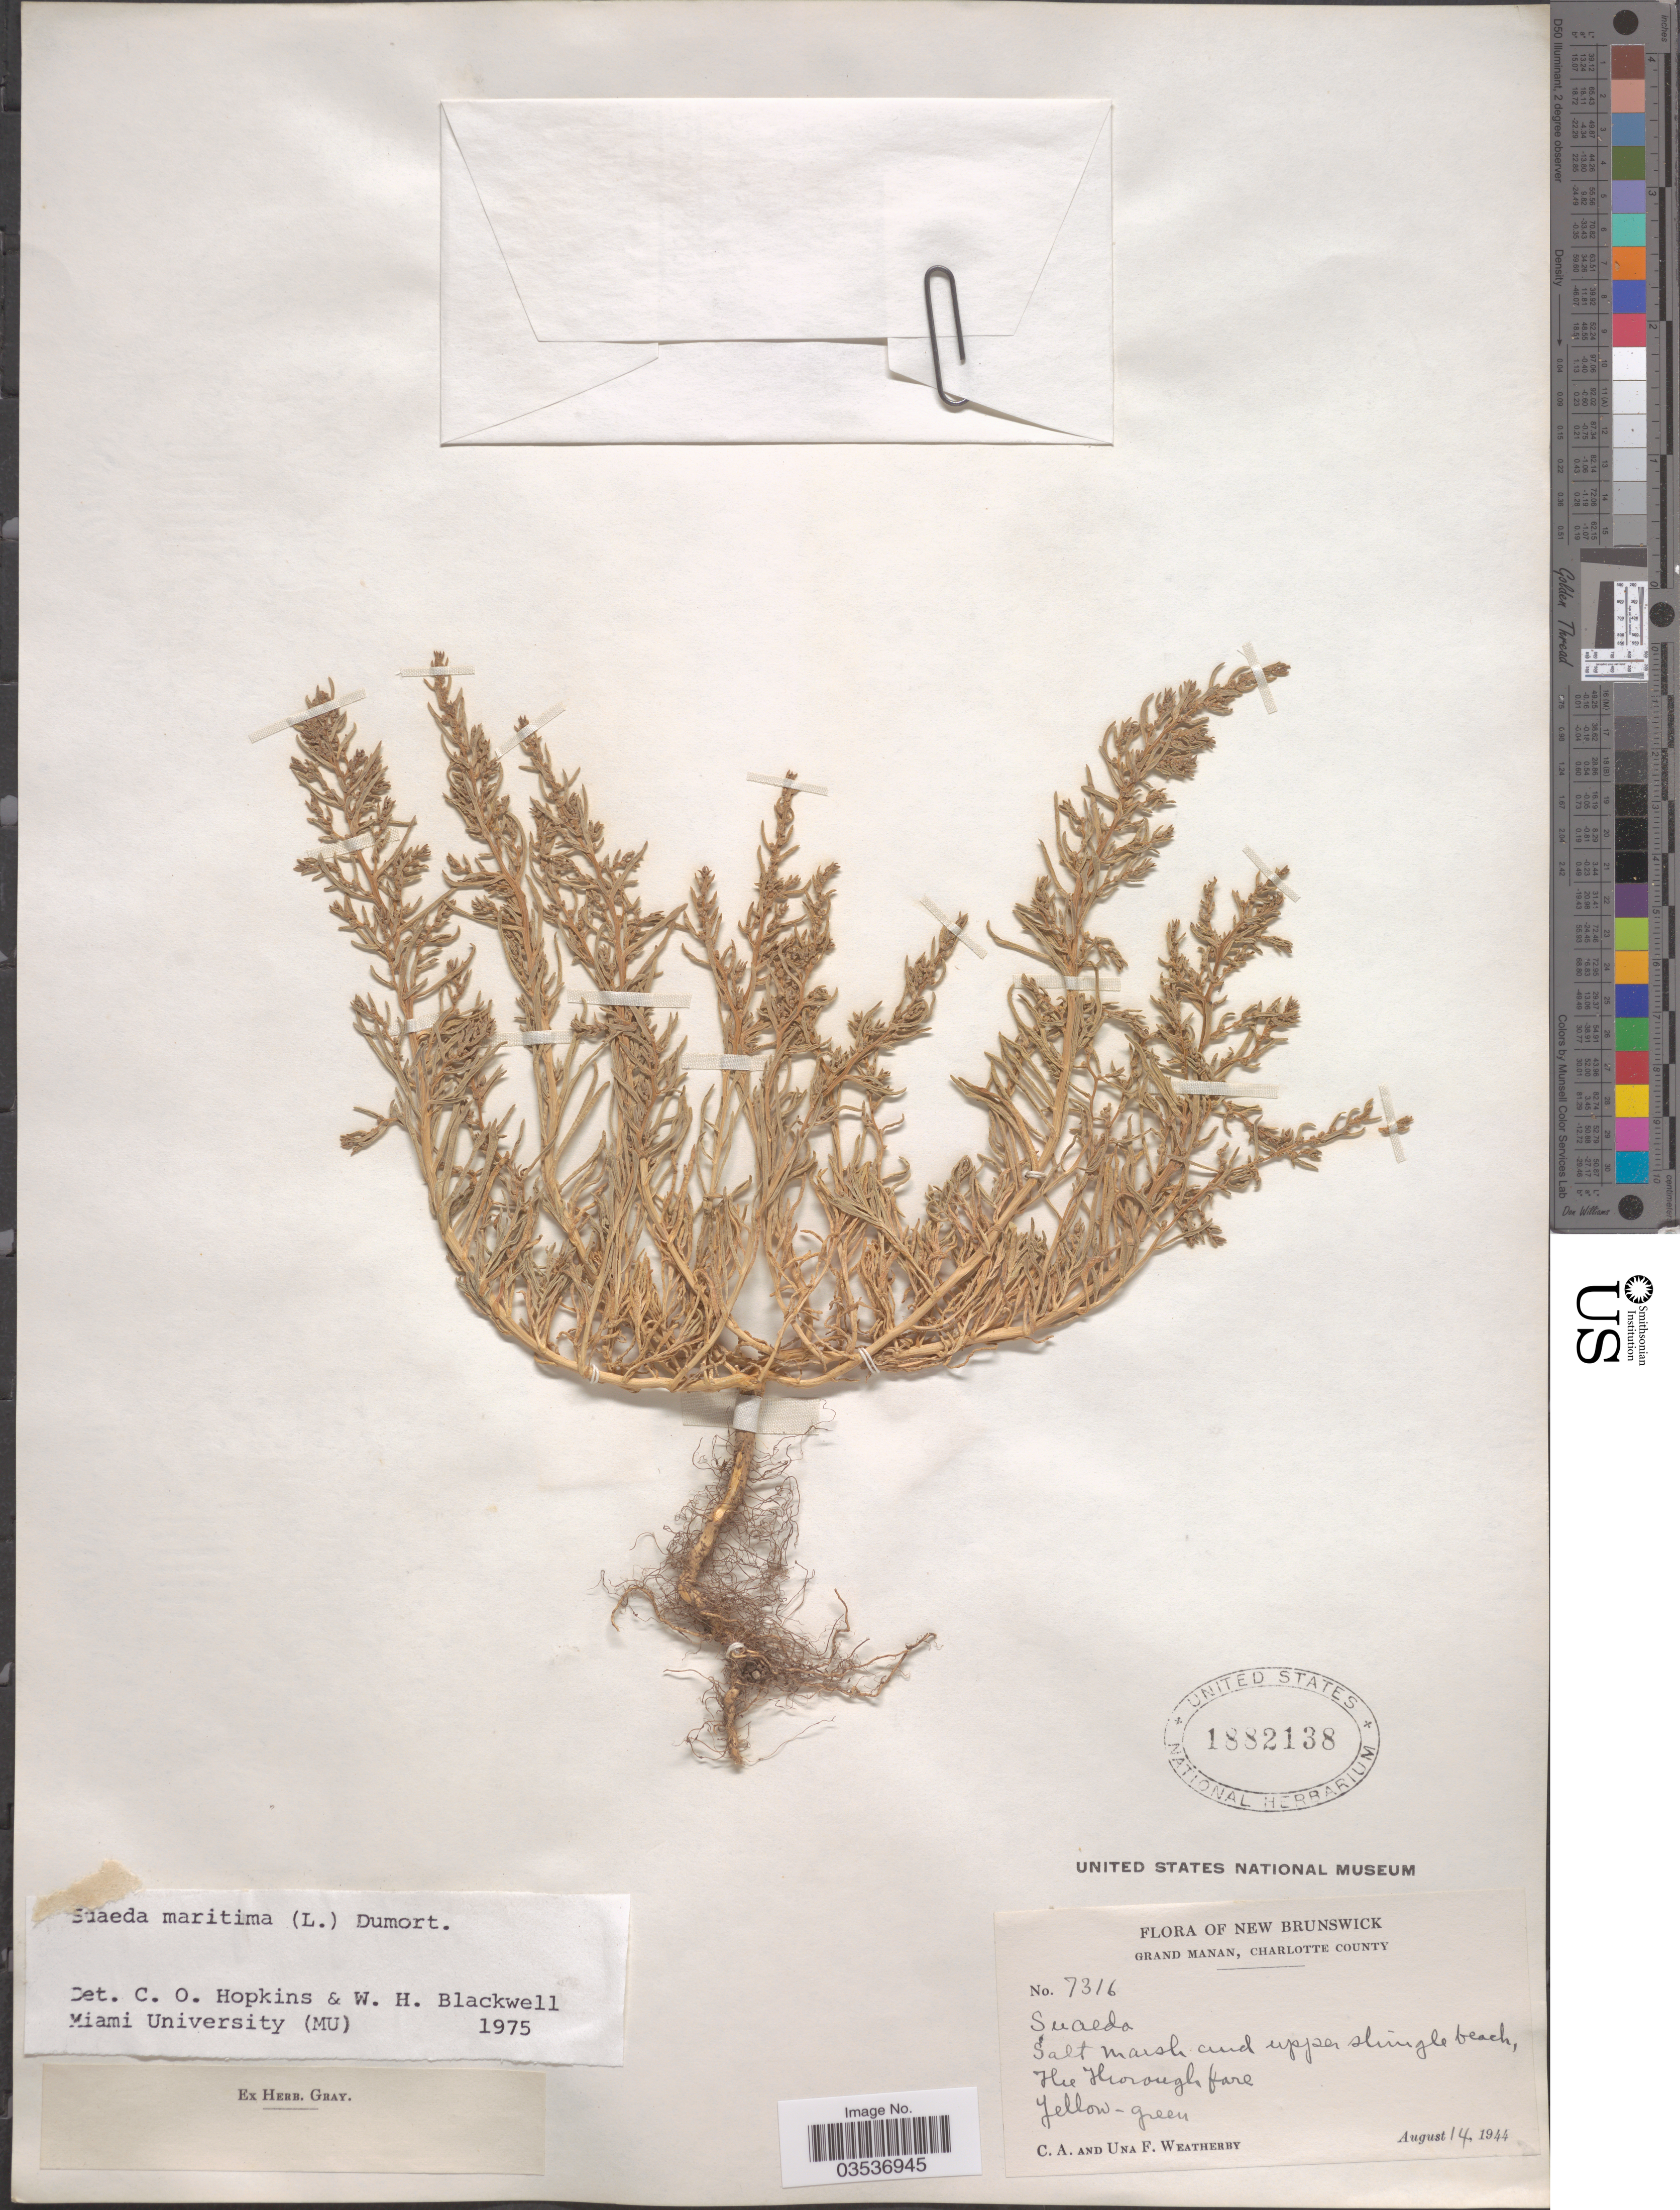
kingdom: Plantae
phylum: Tracheophyta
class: Magnoliopsida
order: Caryophyllales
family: Amaranthaceae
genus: Suaeda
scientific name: Suaeda maritima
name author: (L.) Dumort.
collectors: C. A. Weatherby & U. Weatherby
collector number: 7316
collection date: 1944-08-14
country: Canada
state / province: New Brunswick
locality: Grand Manan, Charlotte County.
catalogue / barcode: US 1882138